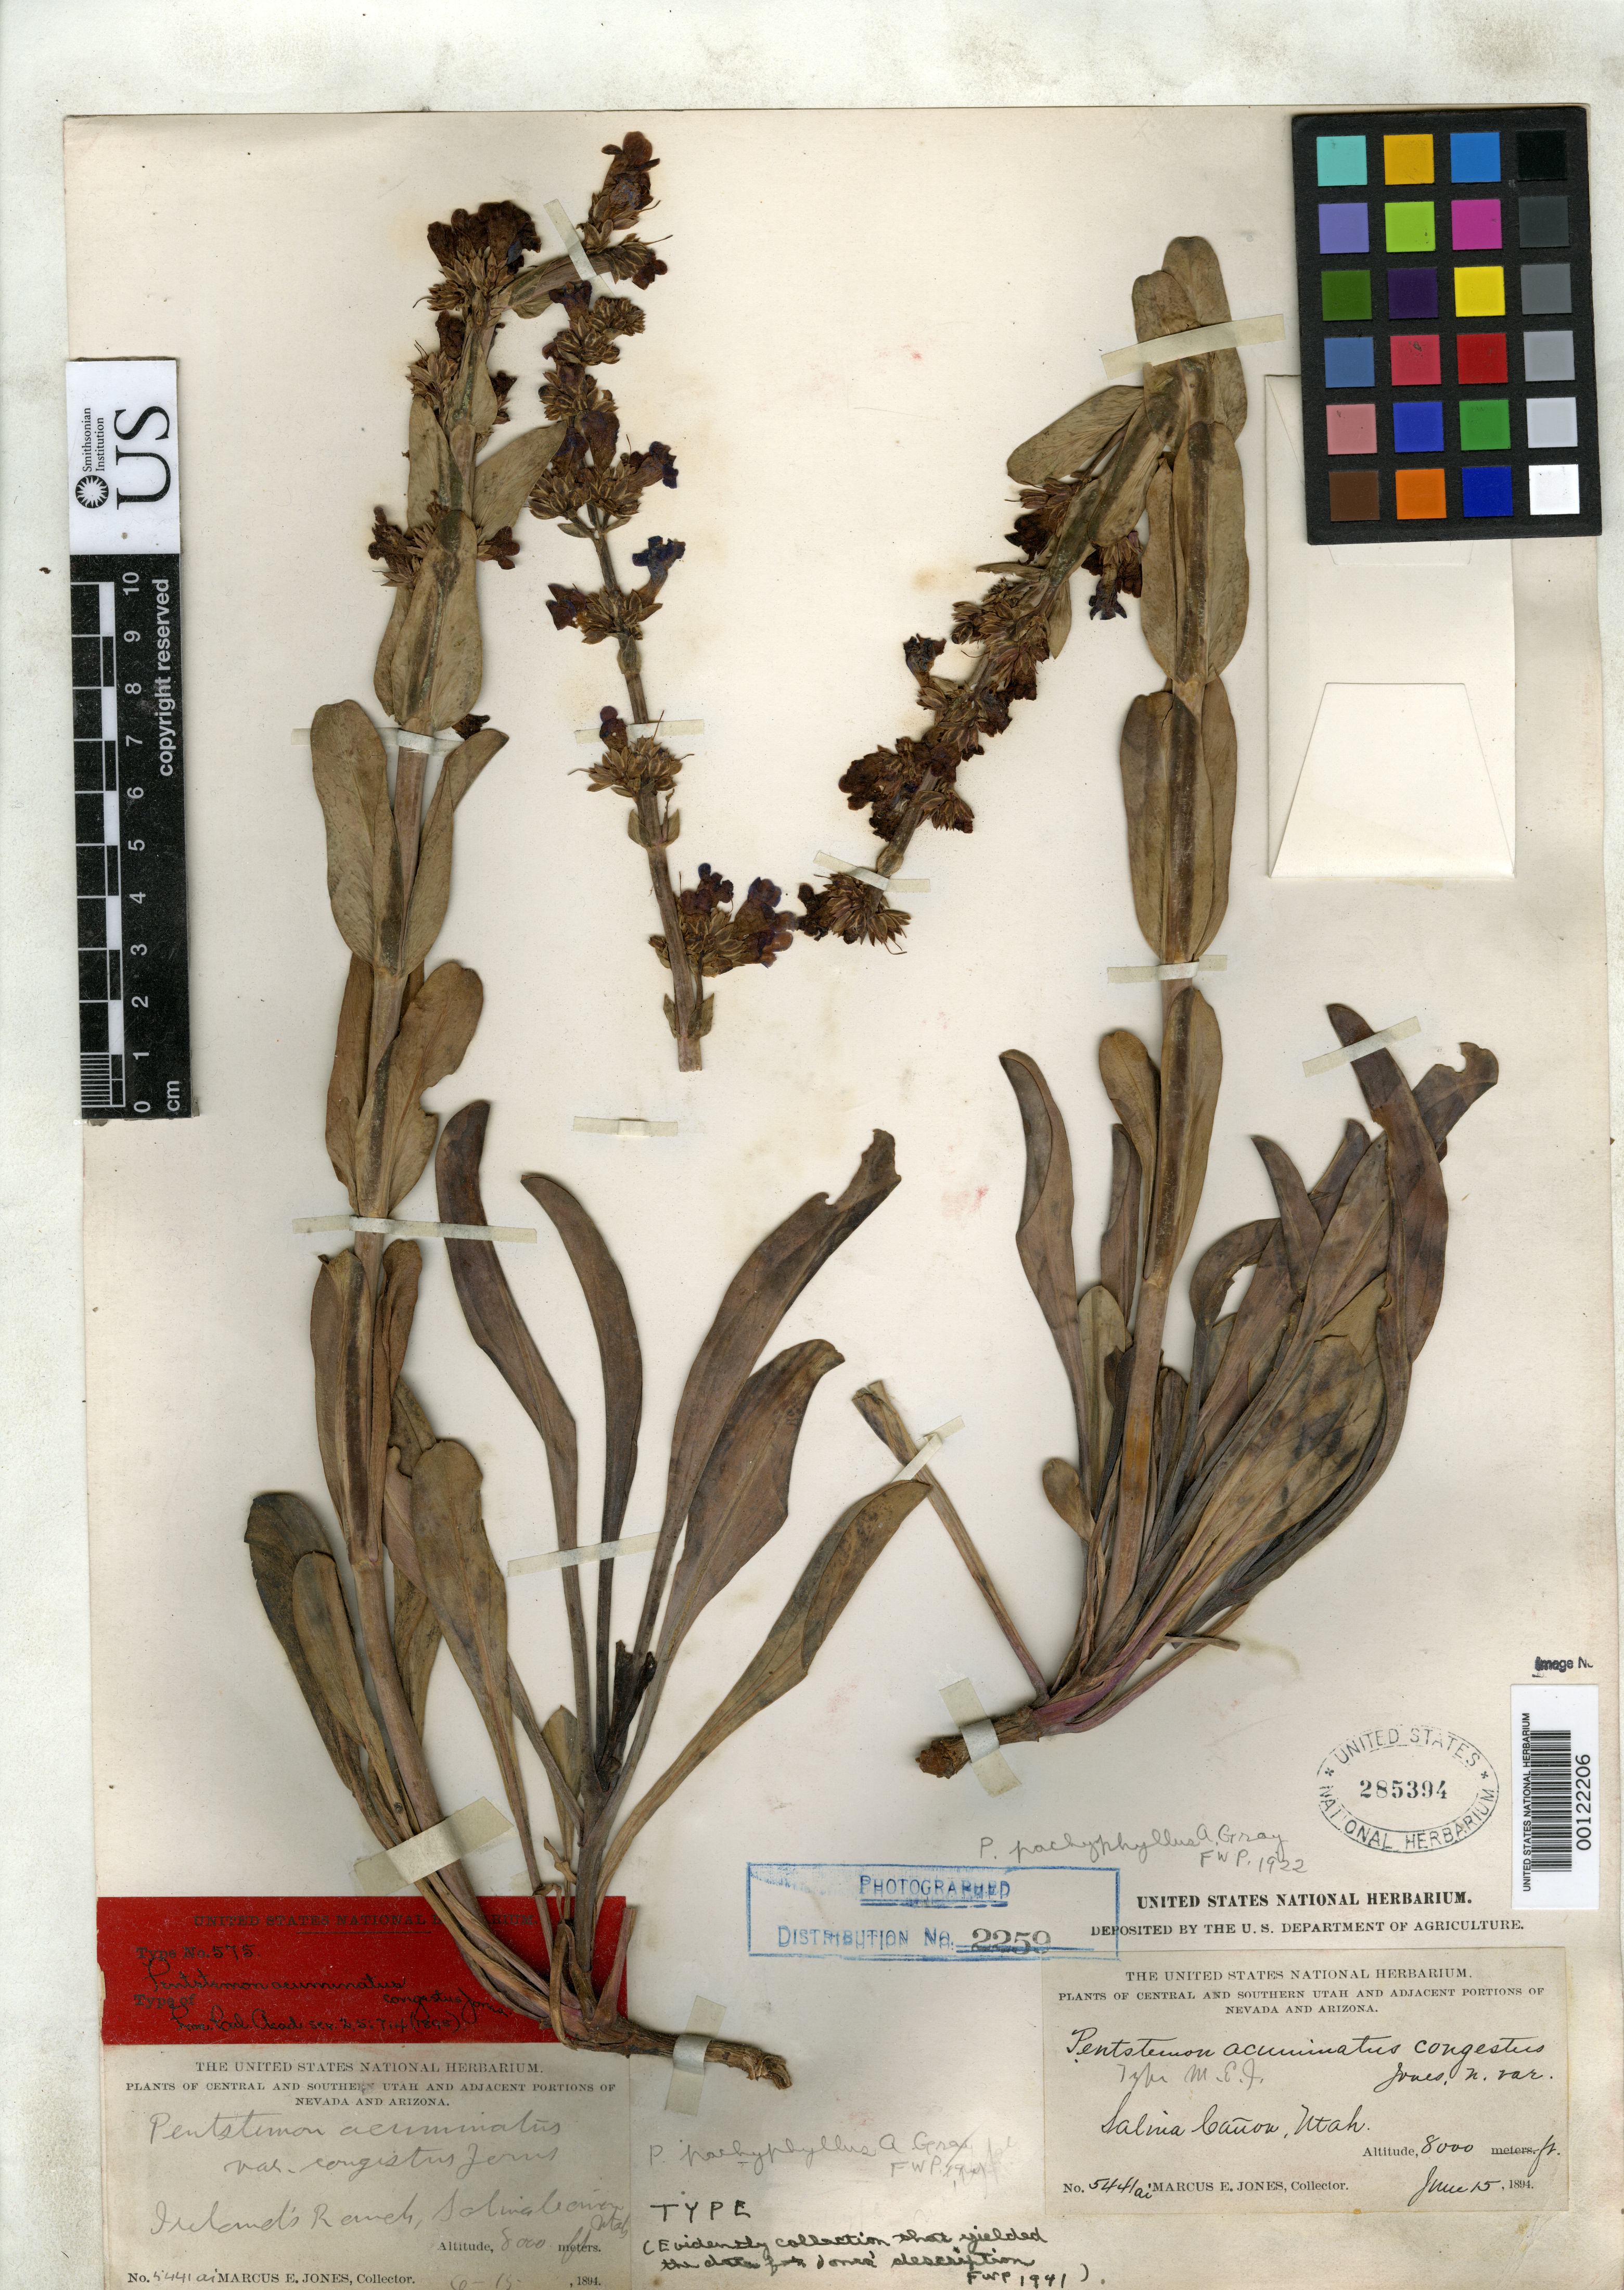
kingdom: Plantae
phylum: Tracheophyta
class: Magnoliopsida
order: Lamiales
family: Plantaginaceae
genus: Penstemon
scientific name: Penstemon acuminatus var. congestus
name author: M.E. Jones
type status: Holotype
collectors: M. E. Jones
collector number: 5441 a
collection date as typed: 15 Jun 1894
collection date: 1894-06-15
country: United States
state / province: Utah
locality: Canaan Ranch.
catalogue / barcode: US 285394